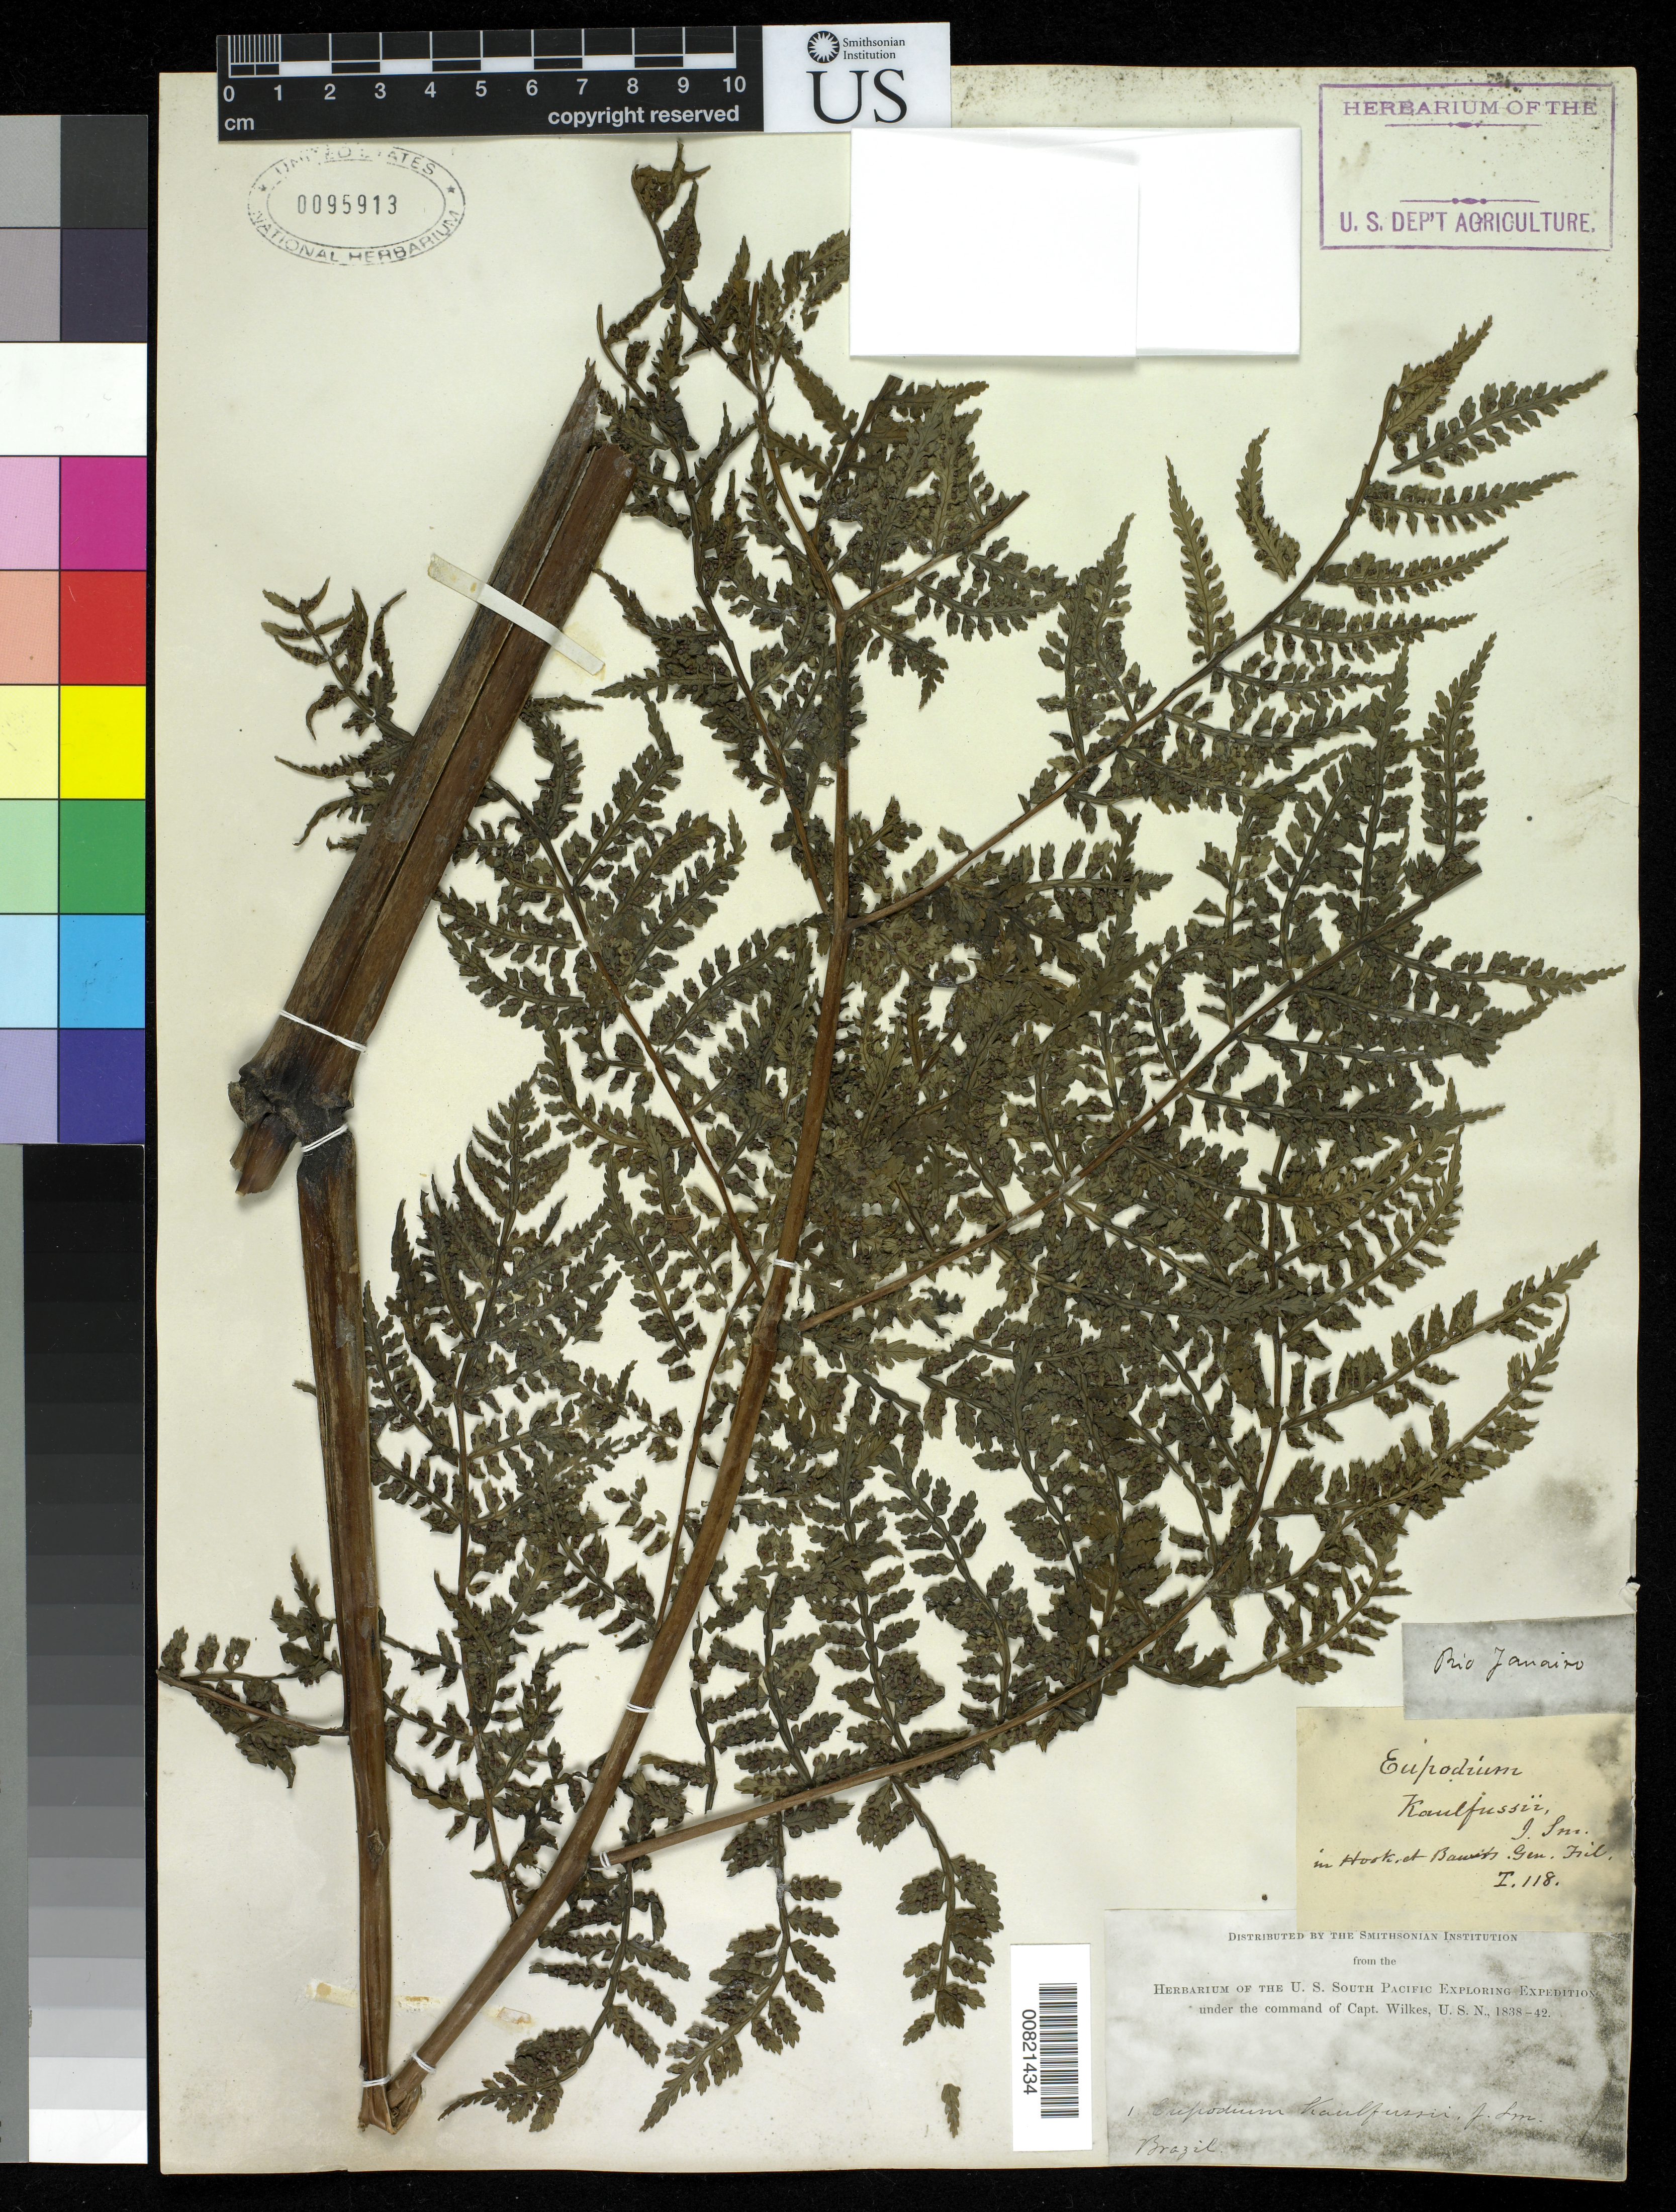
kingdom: Plantae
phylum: Tracheophyta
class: Polypodiopsida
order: Marattiales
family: Marattiaceae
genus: Marattia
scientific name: Marattia cicutifolia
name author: Kaulf.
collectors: Wilkes Explor. Exped.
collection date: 1838/1842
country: Brazil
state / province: Rio de Janeiro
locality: Brazil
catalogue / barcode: US 95913